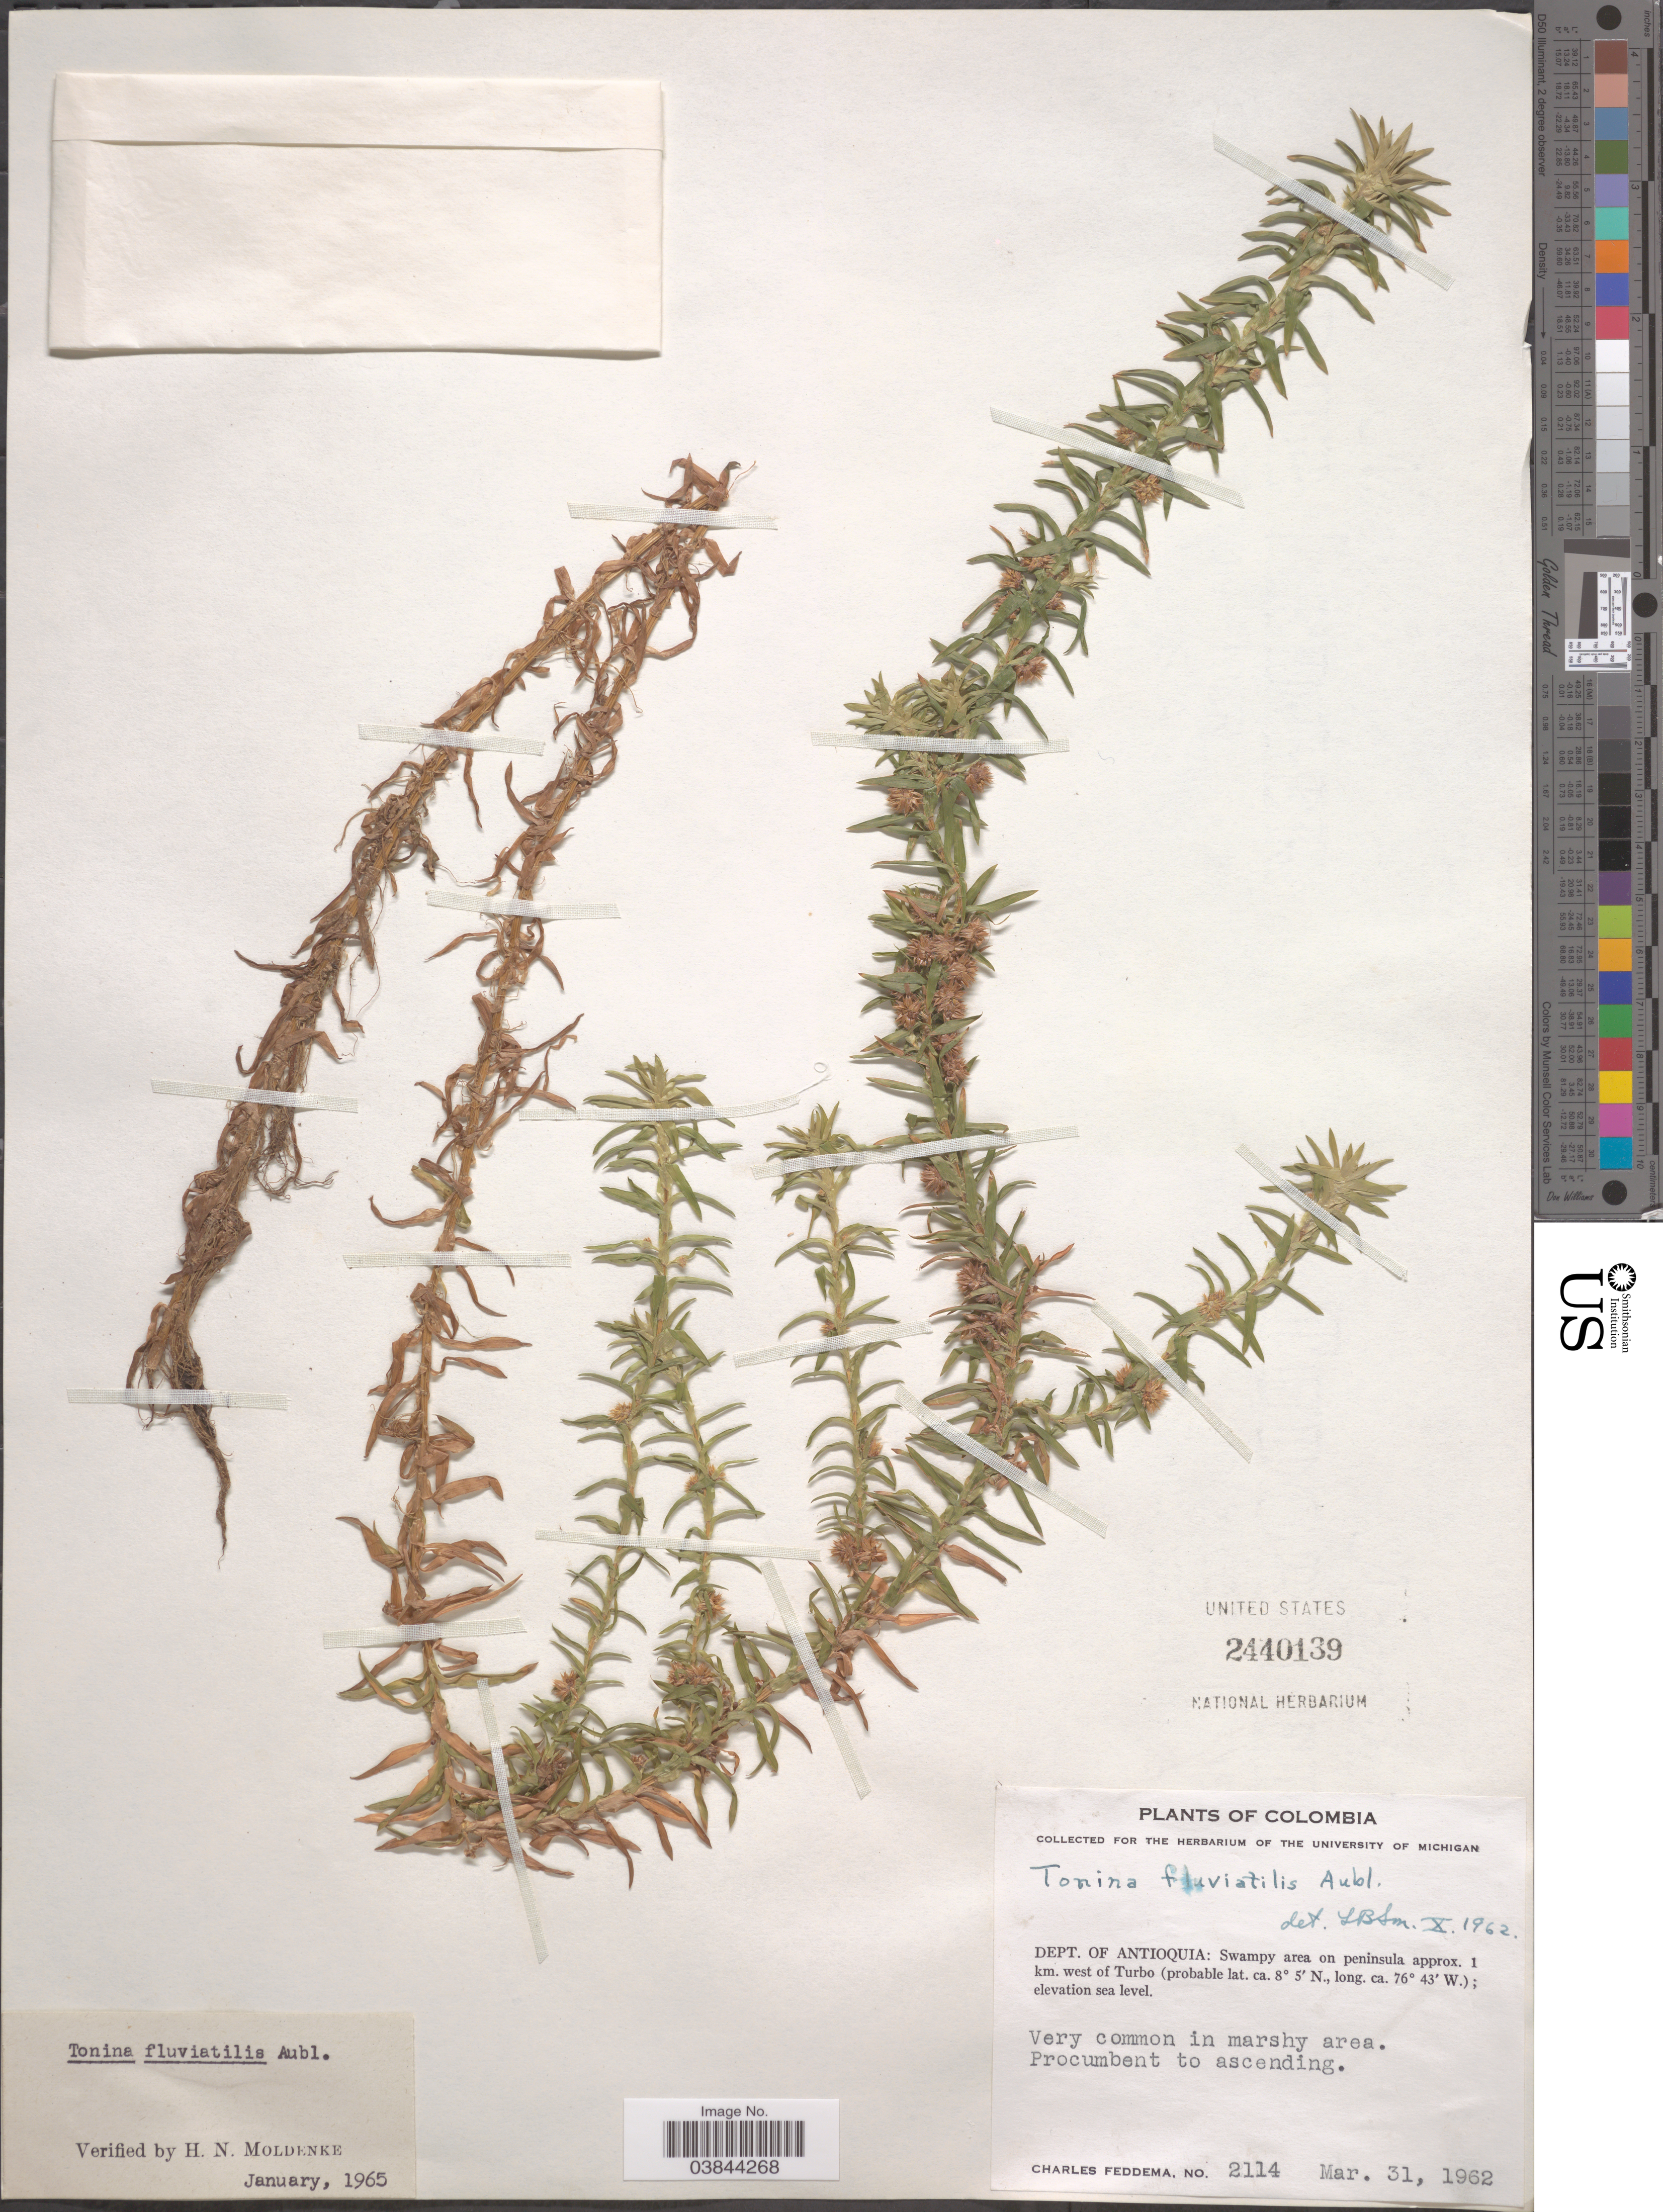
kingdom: Plantae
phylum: Tracheophyta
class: Liliopsida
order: Poales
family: Eriocaulaceae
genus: Tonina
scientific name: Tonina fluviatilis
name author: Aubl.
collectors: C. Feddema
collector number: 2114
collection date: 1962-03-31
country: Colombia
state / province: Antioquia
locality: Dept. of Antioquia: on peninsula approx. 1 km. west of Turbo.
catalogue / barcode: US 2440139